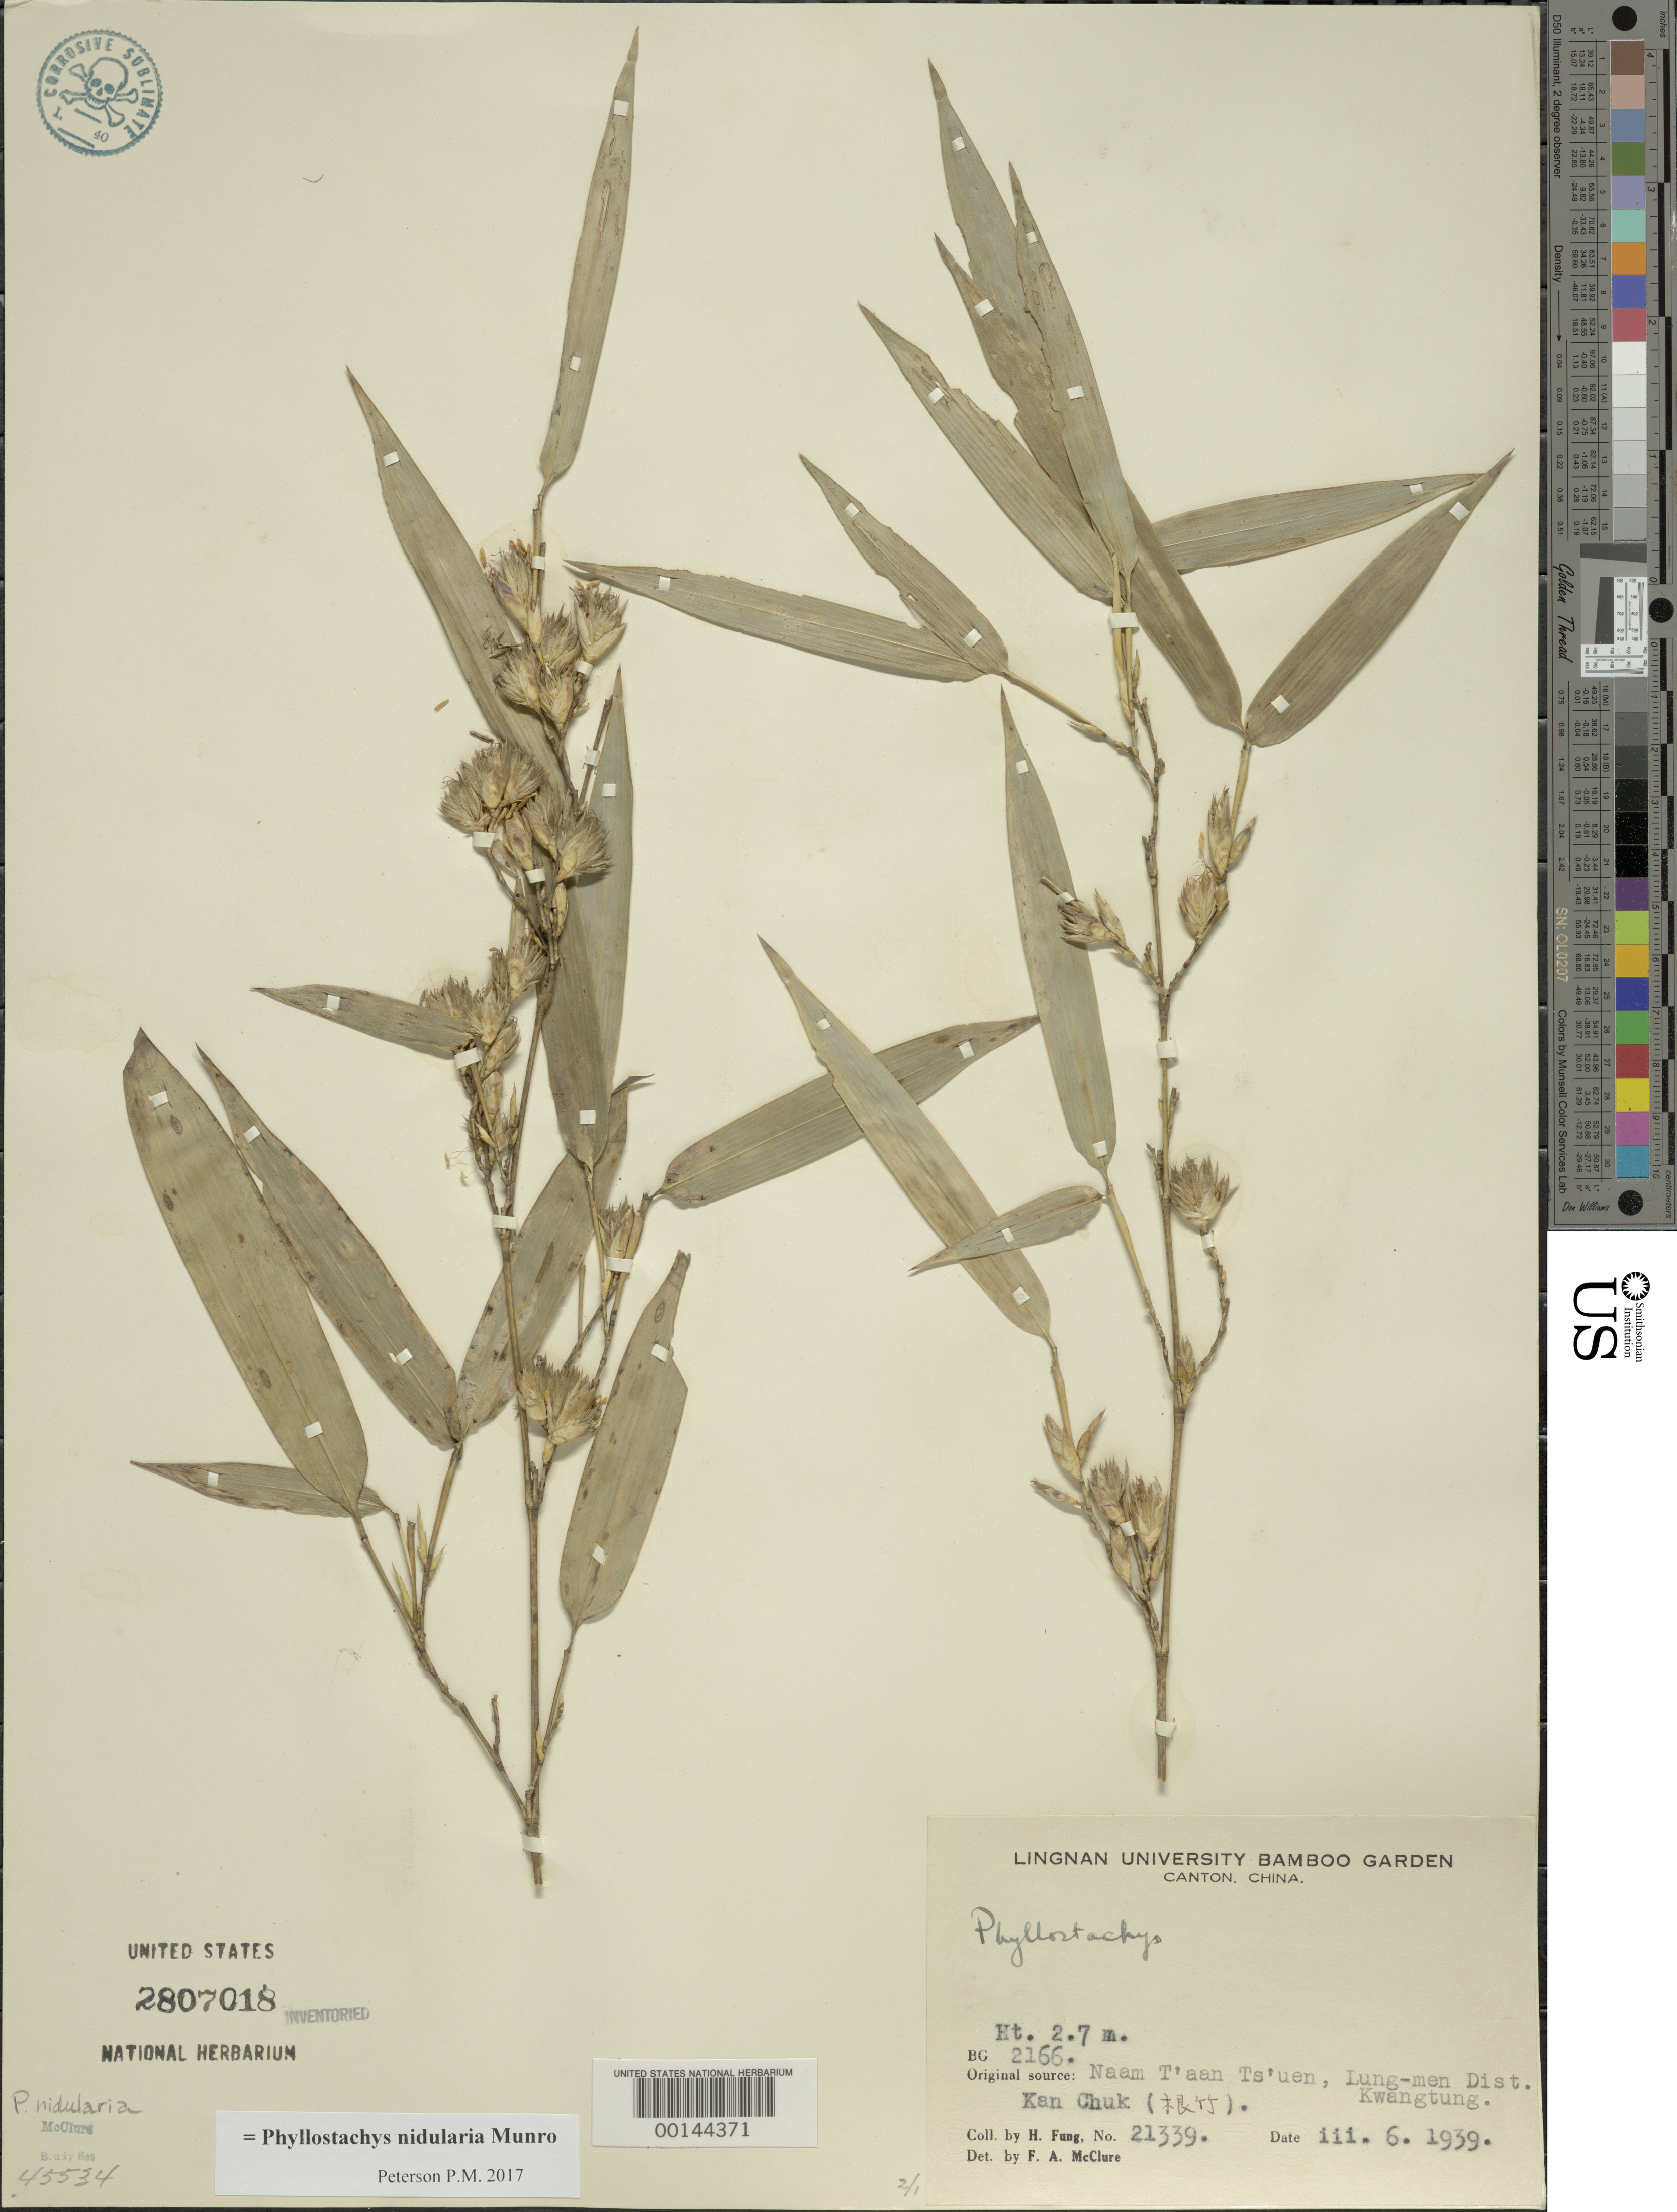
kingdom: Plantae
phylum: Tracheophyta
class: Liliopsida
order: Poales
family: Poaceae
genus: Phyllostachys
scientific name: Phyllostachys nidularia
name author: Munro ex Fenzi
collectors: H. L. Fung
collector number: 21339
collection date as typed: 06 Mar 1939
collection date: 1939-03-06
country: China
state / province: Guangdong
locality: Lung-men, naam t'aan ts'uen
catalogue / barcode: US 2807018